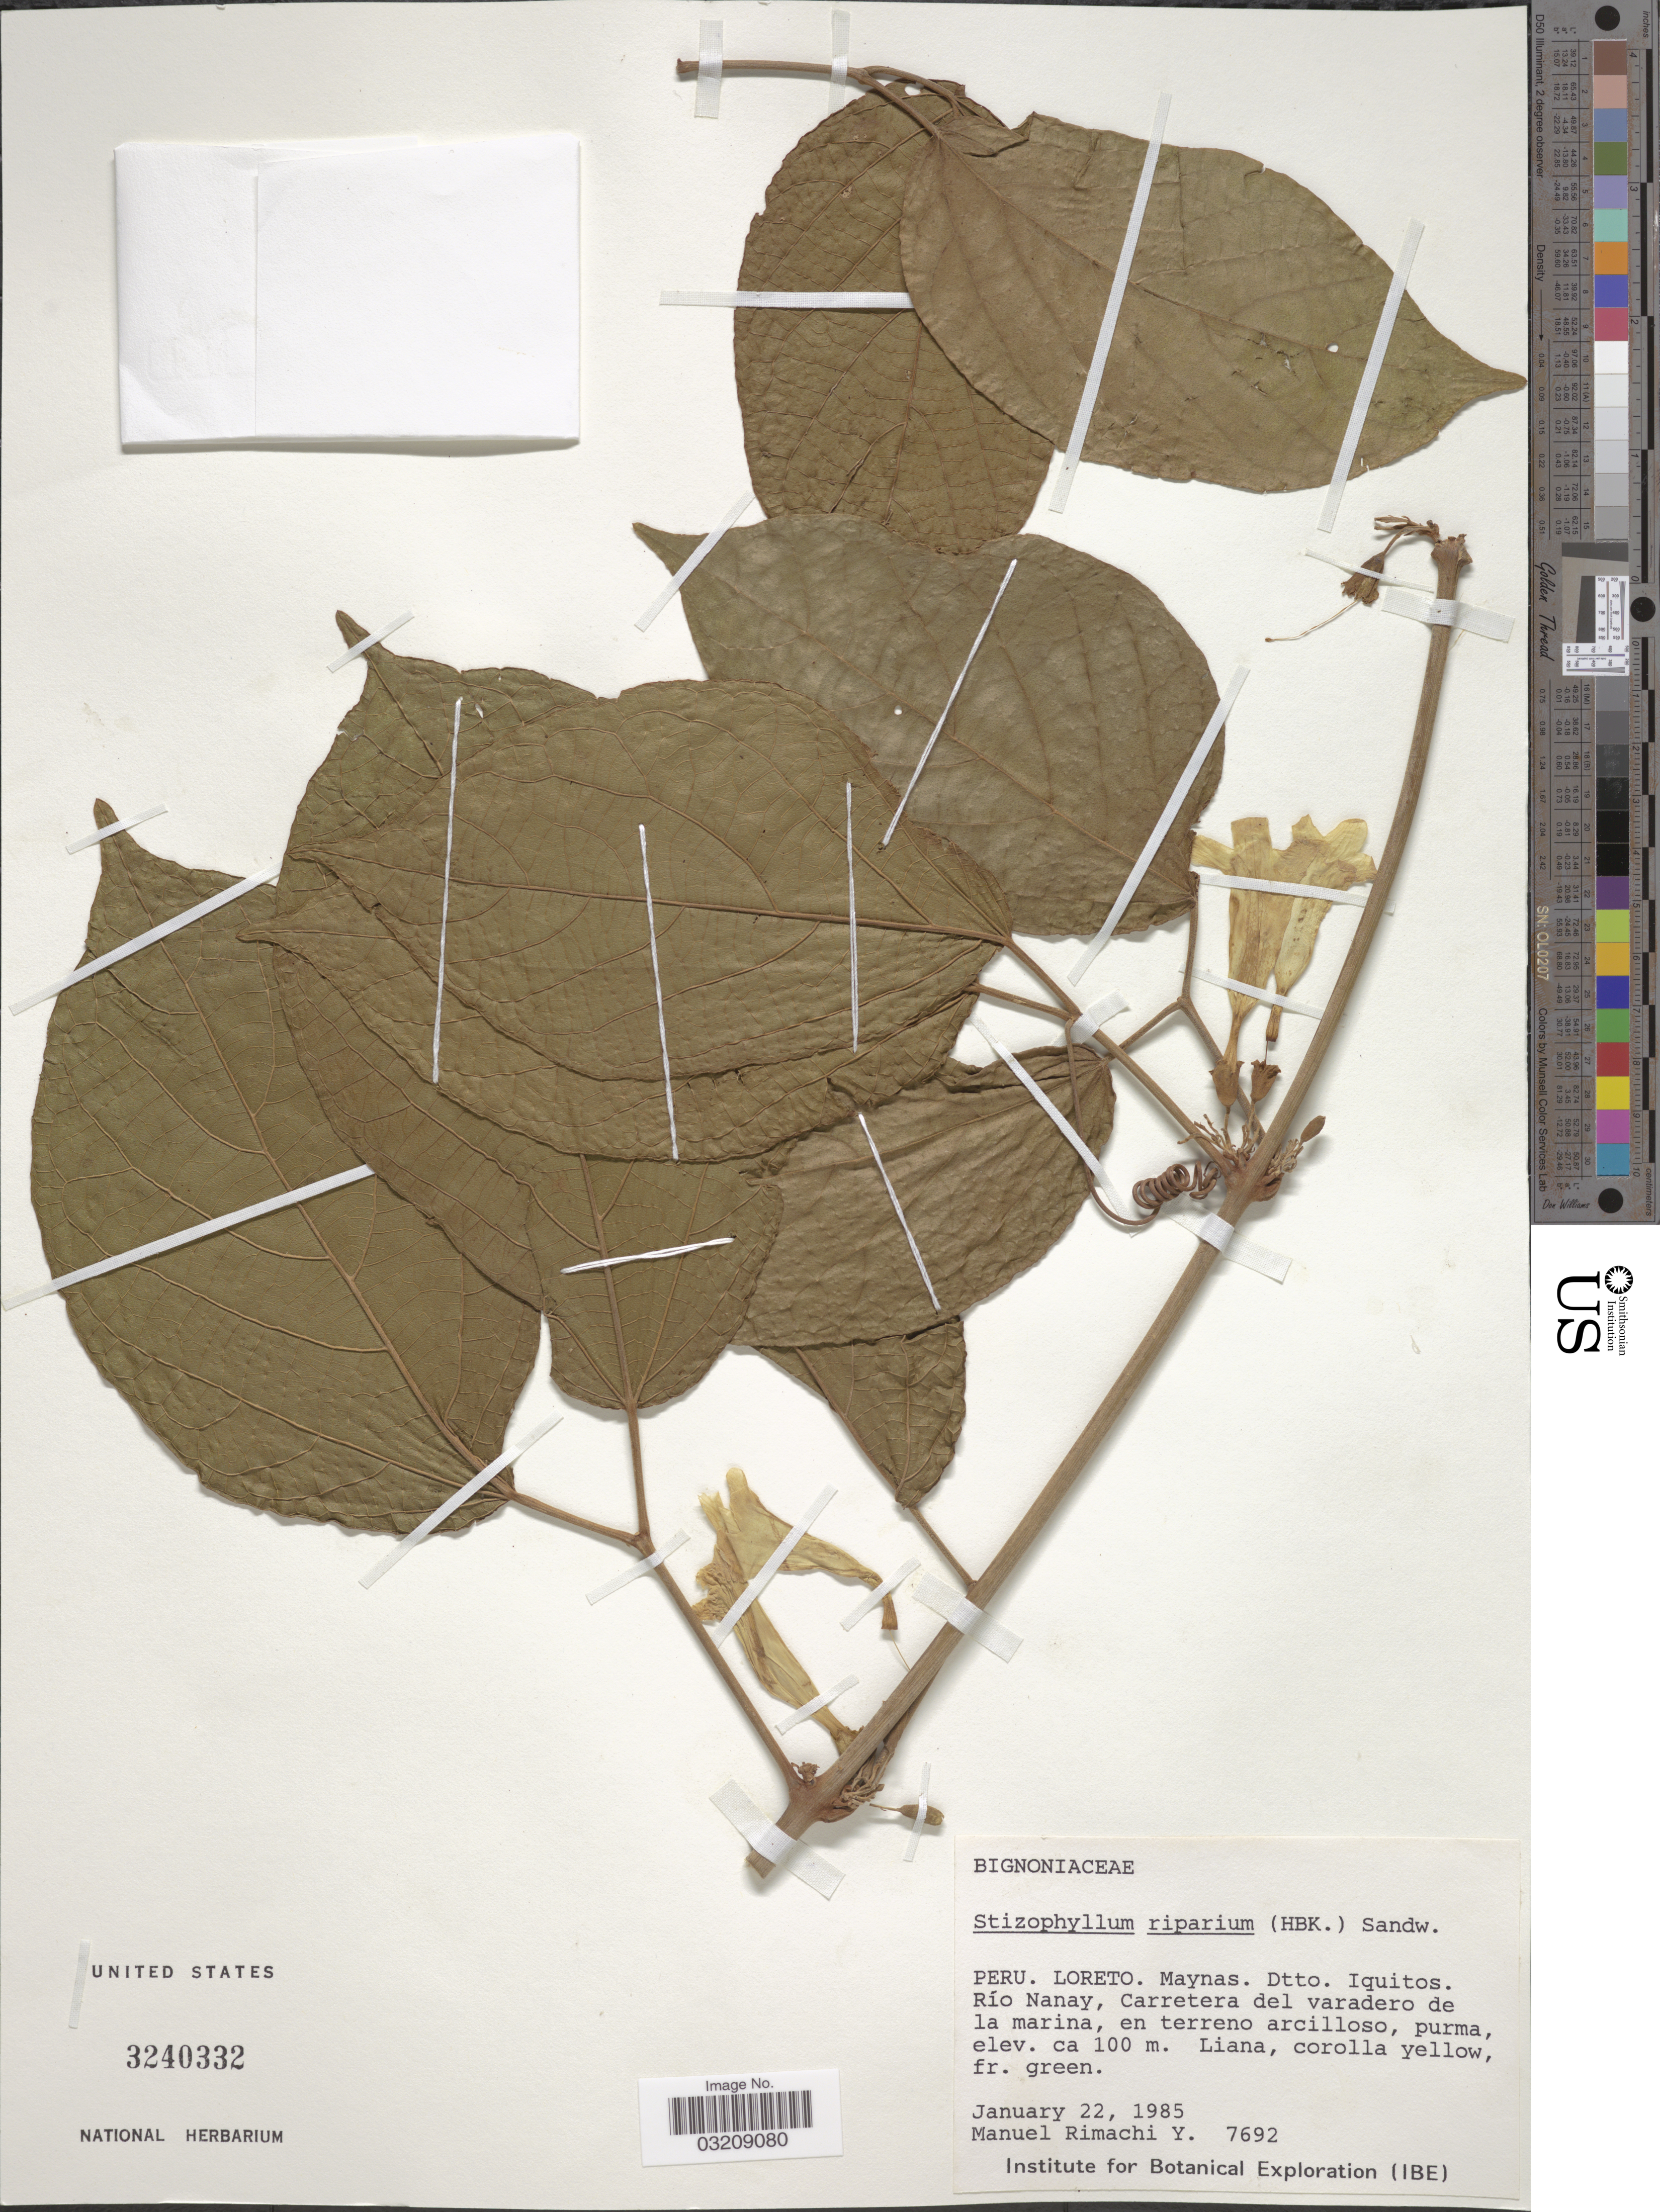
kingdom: Plantae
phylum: Tracheophyta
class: Magnoliopsida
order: Lamiales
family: Bignoniaceae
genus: Stizophyllum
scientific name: Stizophyllum riparium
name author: (Kunth) Sandwith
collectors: M. Rimachi Y.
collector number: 7692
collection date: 1985-01-22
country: Peru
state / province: Loreto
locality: Maynas. Dtto. Iquitos. Río Nanay, Carretera del varadero de la marina, en terreno arcilloso, purma.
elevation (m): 100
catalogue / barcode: US 3240332